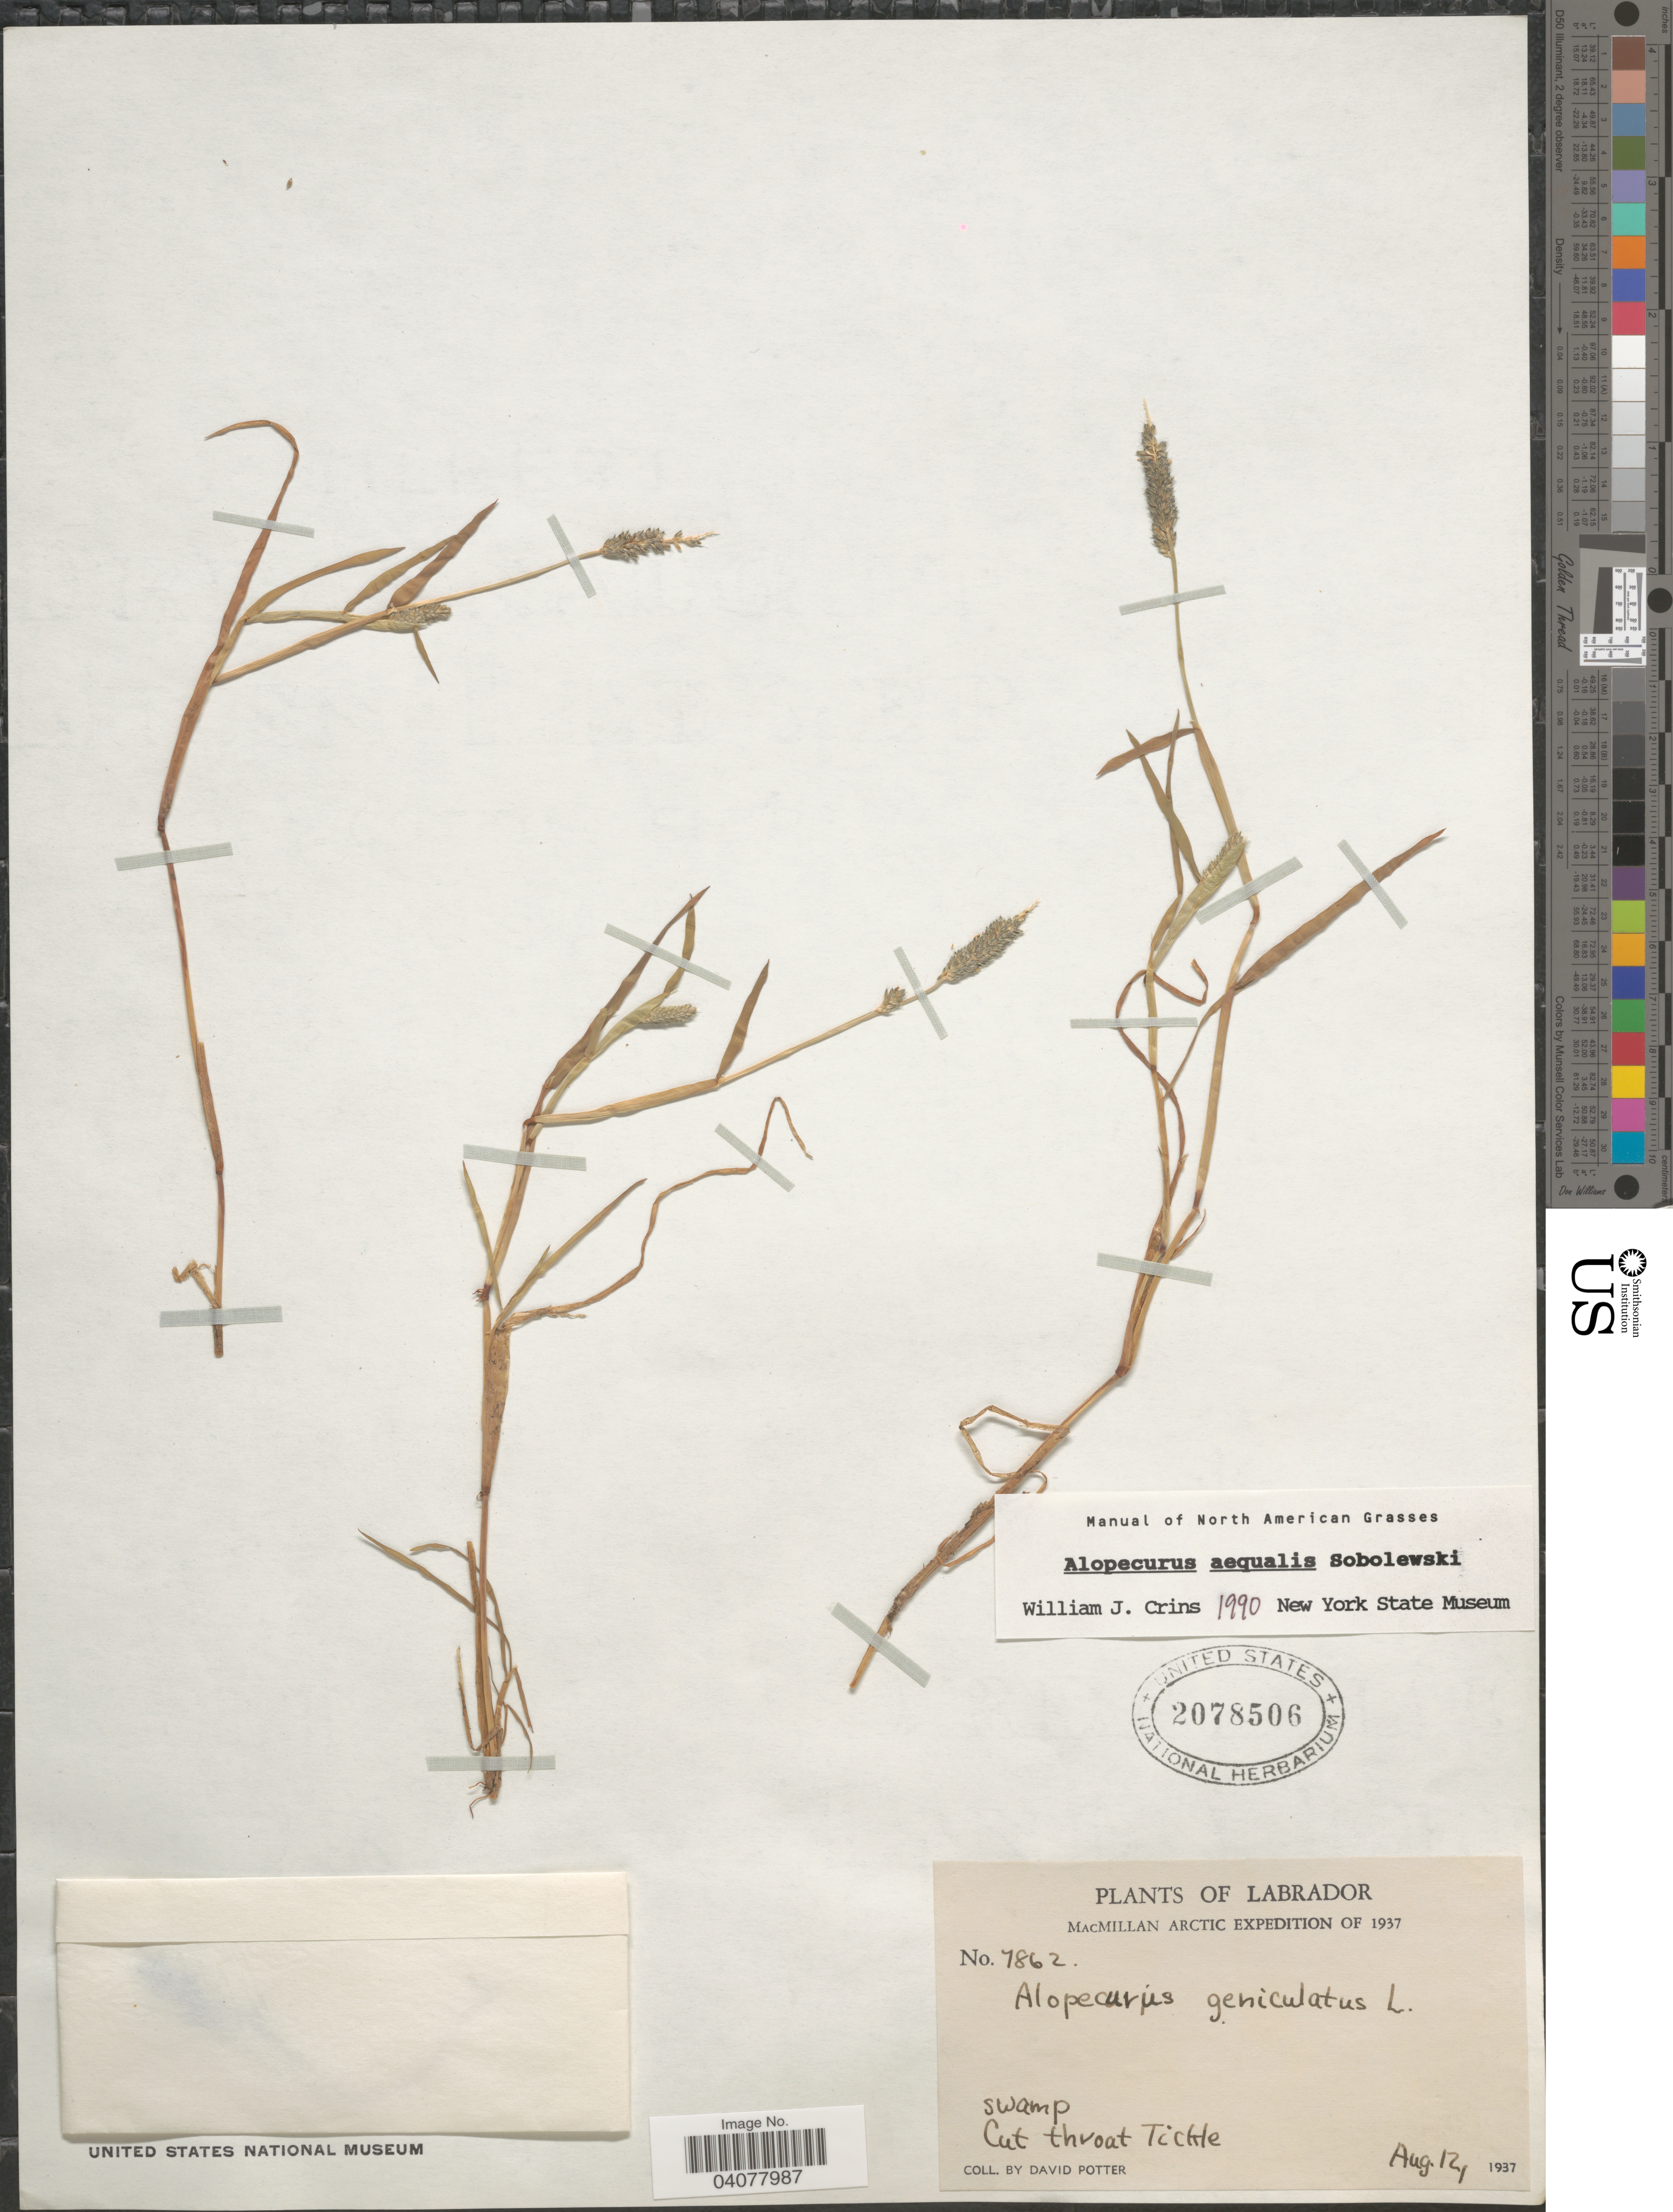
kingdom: Plantae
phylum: Tracheophyta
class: Liliopsida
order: Poales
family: Poaceae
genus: Alopecurus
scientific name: Alopecurus aequalis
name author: Sobol.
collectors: D. Potter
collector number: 7862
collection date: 1937-08-12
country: Canada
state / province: Newfoundland and Labrador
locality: Labrador. MacMillan Arctic Expedition of 1937. Cut throat Tickle.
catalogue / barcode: US 2078506